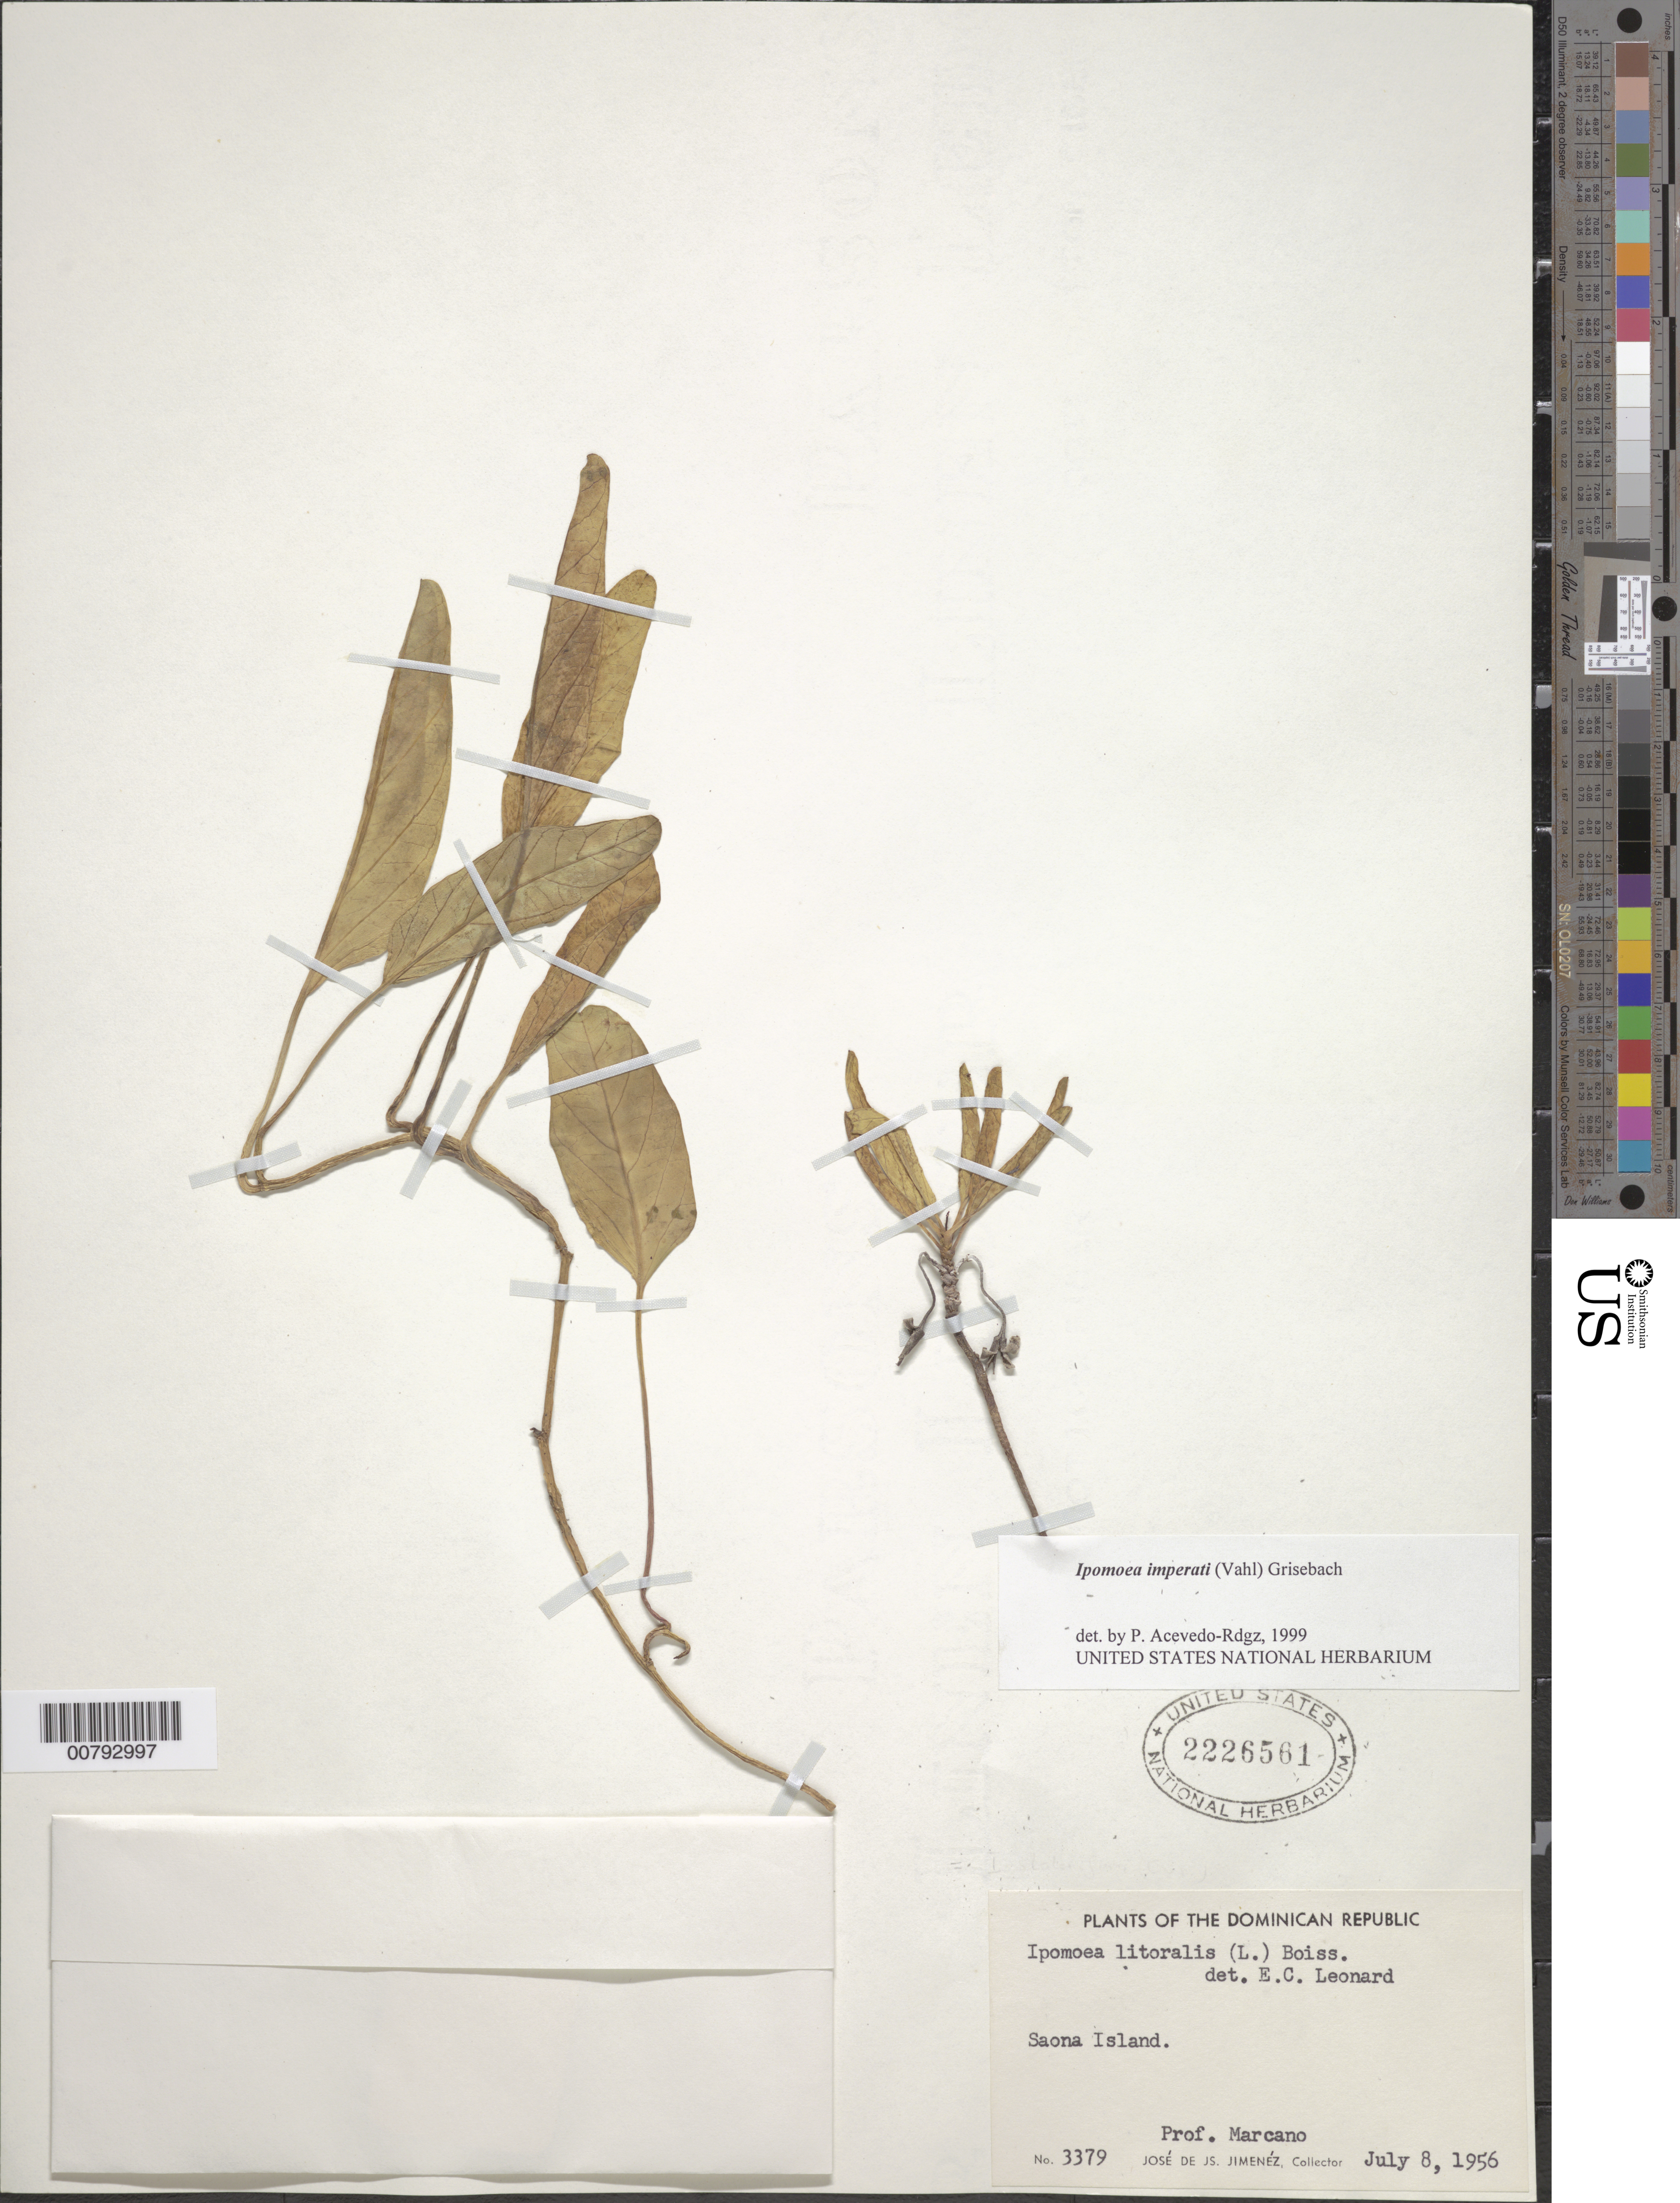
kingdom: Plantae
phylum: Tracheophyta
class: Magnoliopsida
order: Solanales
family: Convolvulaceae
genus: Ipomoea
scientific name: Ipomoea imperati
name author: (Vahl) Griseb.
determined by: Acevedo-Rodríguez, P., (BOT), Smithsonian Institution - National Museum of Natural History (UNITED STATES)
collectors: E. J. Marcano F. & J. J. Jiménez Almonte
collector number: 3379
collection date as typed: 08 Jul 1956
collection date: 1956-07-08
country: Dominican Republic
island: Hispaniola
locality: Saona Island.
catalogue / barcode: US 2226561